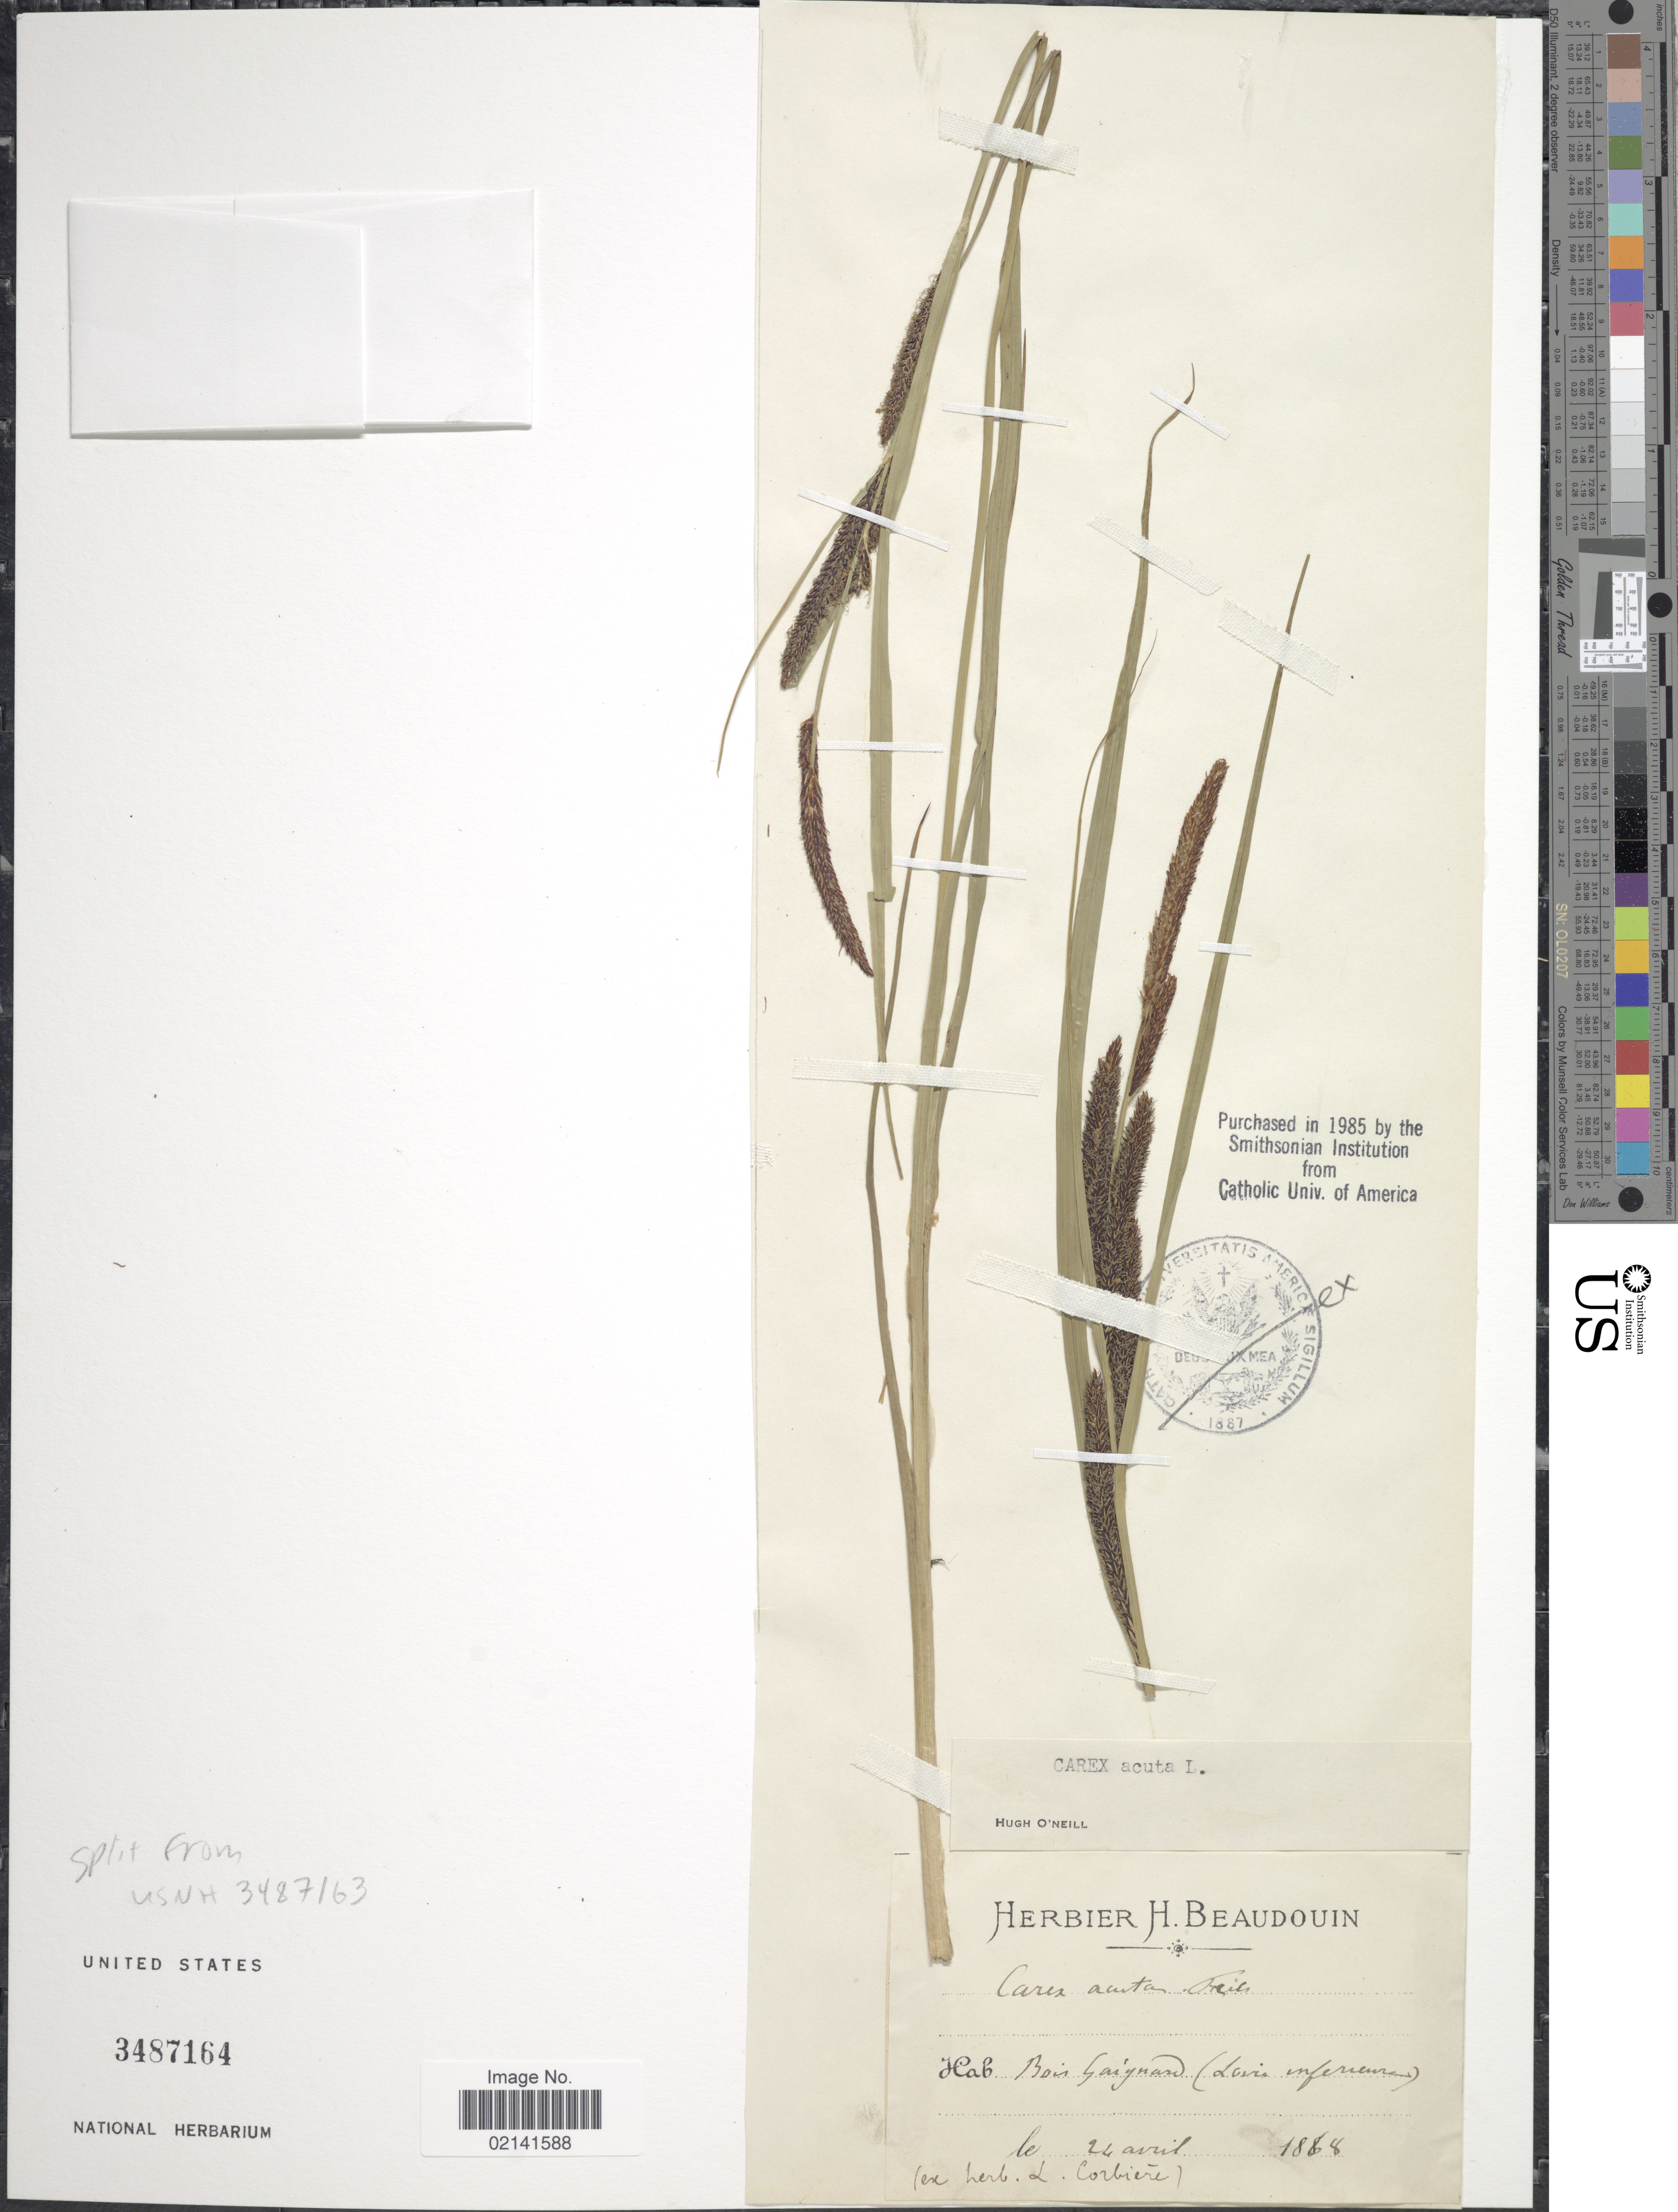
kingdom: Plantae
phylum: Tracheophyta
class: Liliopsida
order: Poales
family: Cyperaceae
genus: Carex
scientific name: Carex acuta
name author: L.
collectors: Ex Herb. L. Corbiere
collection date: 1868-04-24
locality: Bois Gaugnard (Lovia inferure) [interpreted]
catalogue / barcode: US 3487164